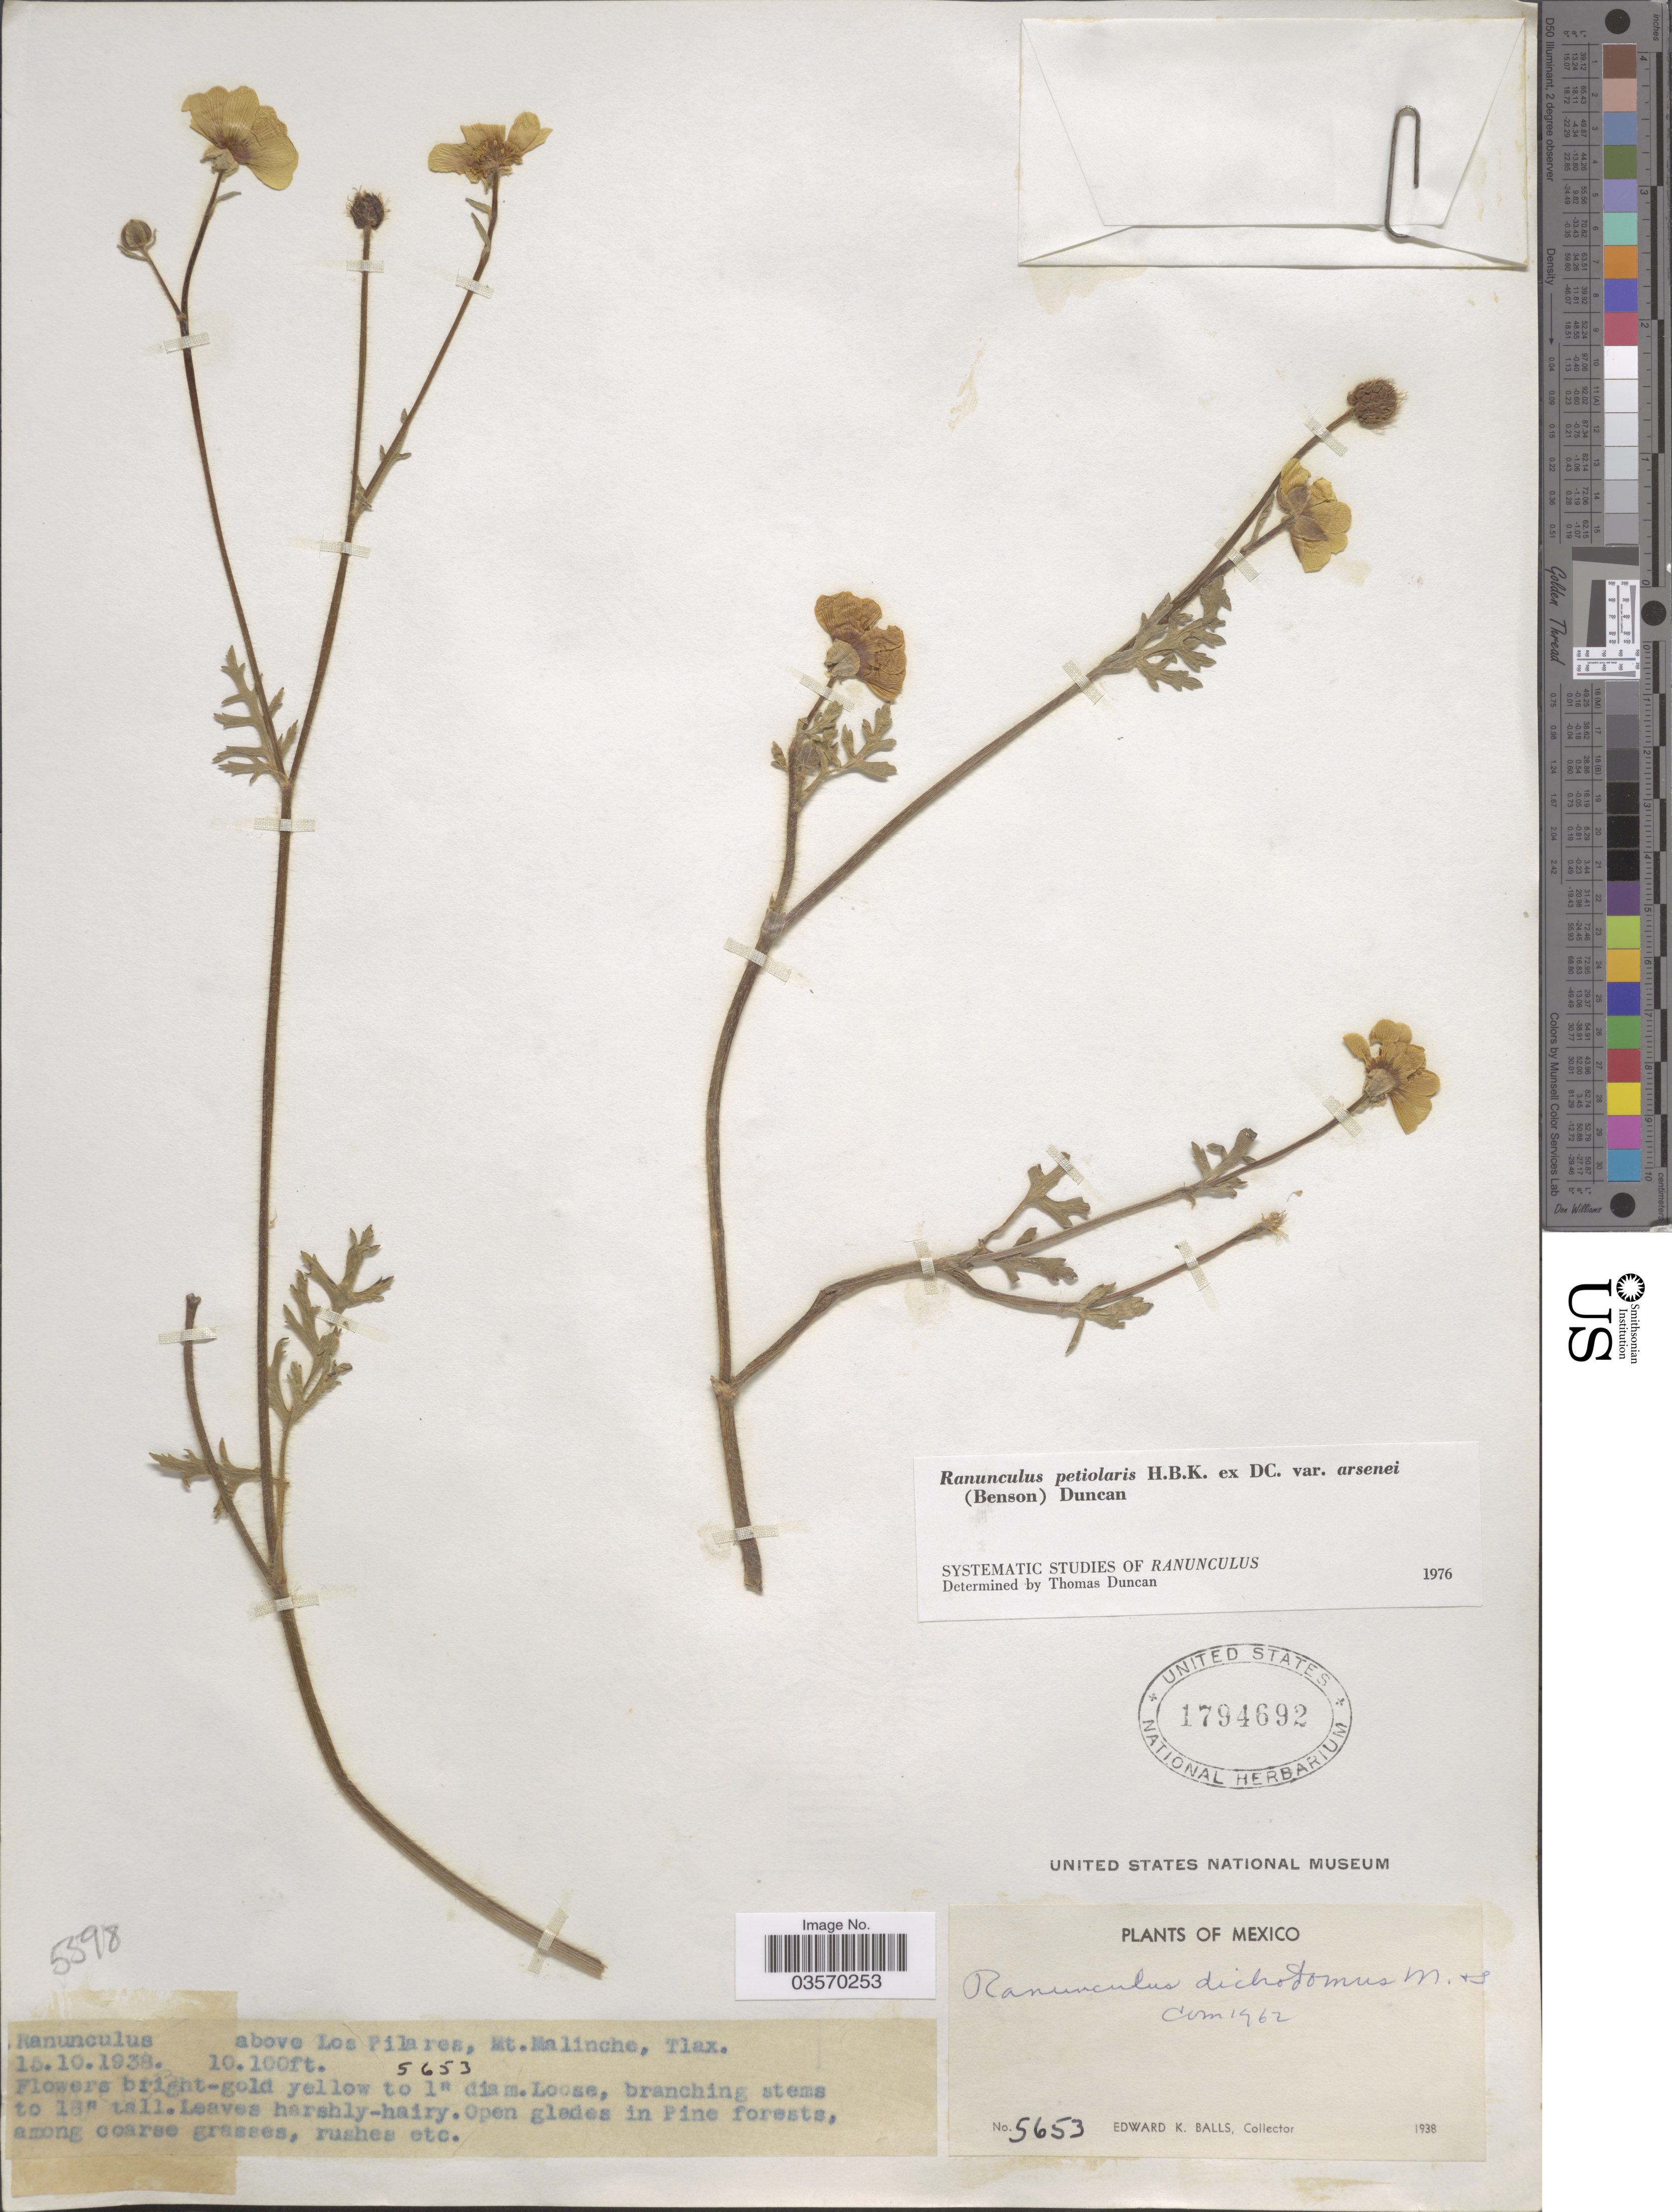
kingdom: Plantae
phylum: Tracheophyta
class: Magnoliopsida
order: Ranunculales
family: Ranunculaceae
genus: Ranunculus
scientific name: Ranunculus petiolaris var. arsenei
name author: (L.D. Benson) Duncan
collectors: E. K. Balls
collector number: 5653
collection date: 1938-10-15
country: Mexico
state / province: Tlaxcala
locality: Above Los Pilares, Mt. Malinche.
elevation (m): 3078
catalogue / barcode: US 1794692